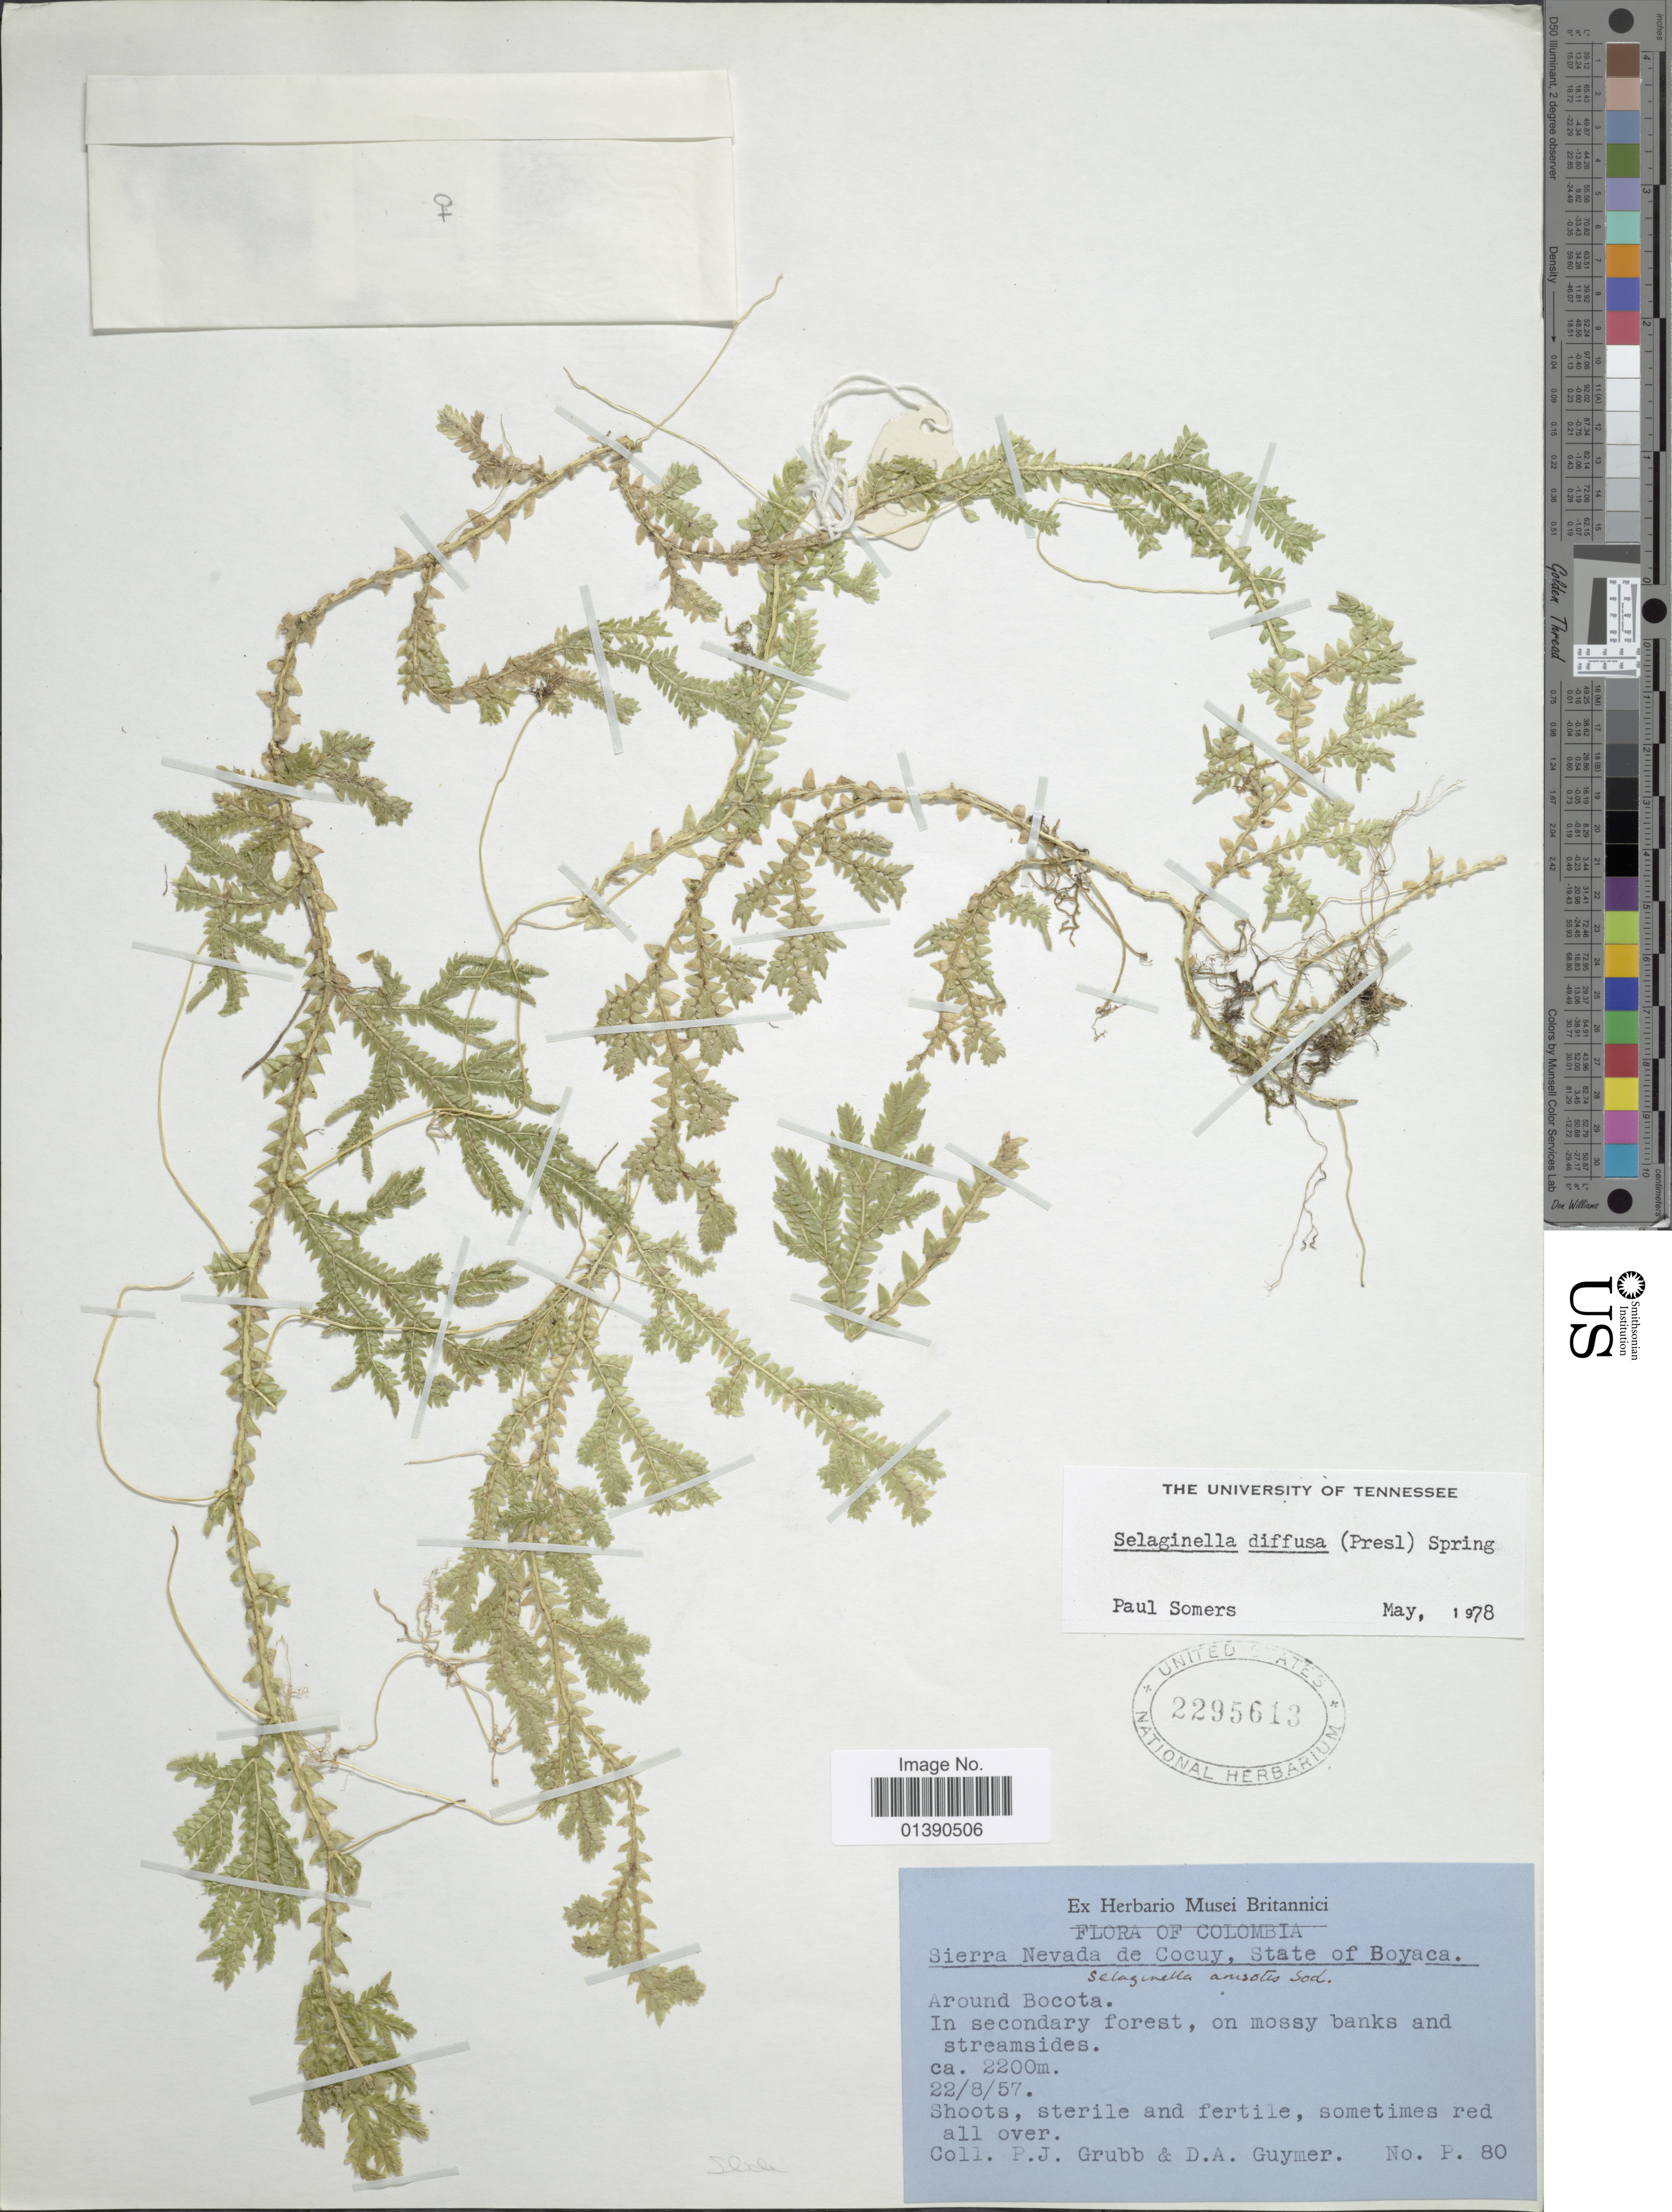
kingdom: Plantae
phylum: Tracheophyta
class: Lycopodiopsida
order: Selaginellales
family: Selaginellaceae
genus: Selaginella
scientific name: Selaginella diffusa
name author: (C. Presl) Spring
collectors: P. J. Grubb & G. P. Guymer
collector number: P 80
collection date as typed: Transcribed d/m/y: 22/8/57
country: Colombia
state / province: Boyacá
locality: Sierra Nevada de Cocuy, Around Bocota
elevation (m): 2200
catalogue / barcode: US 2295613